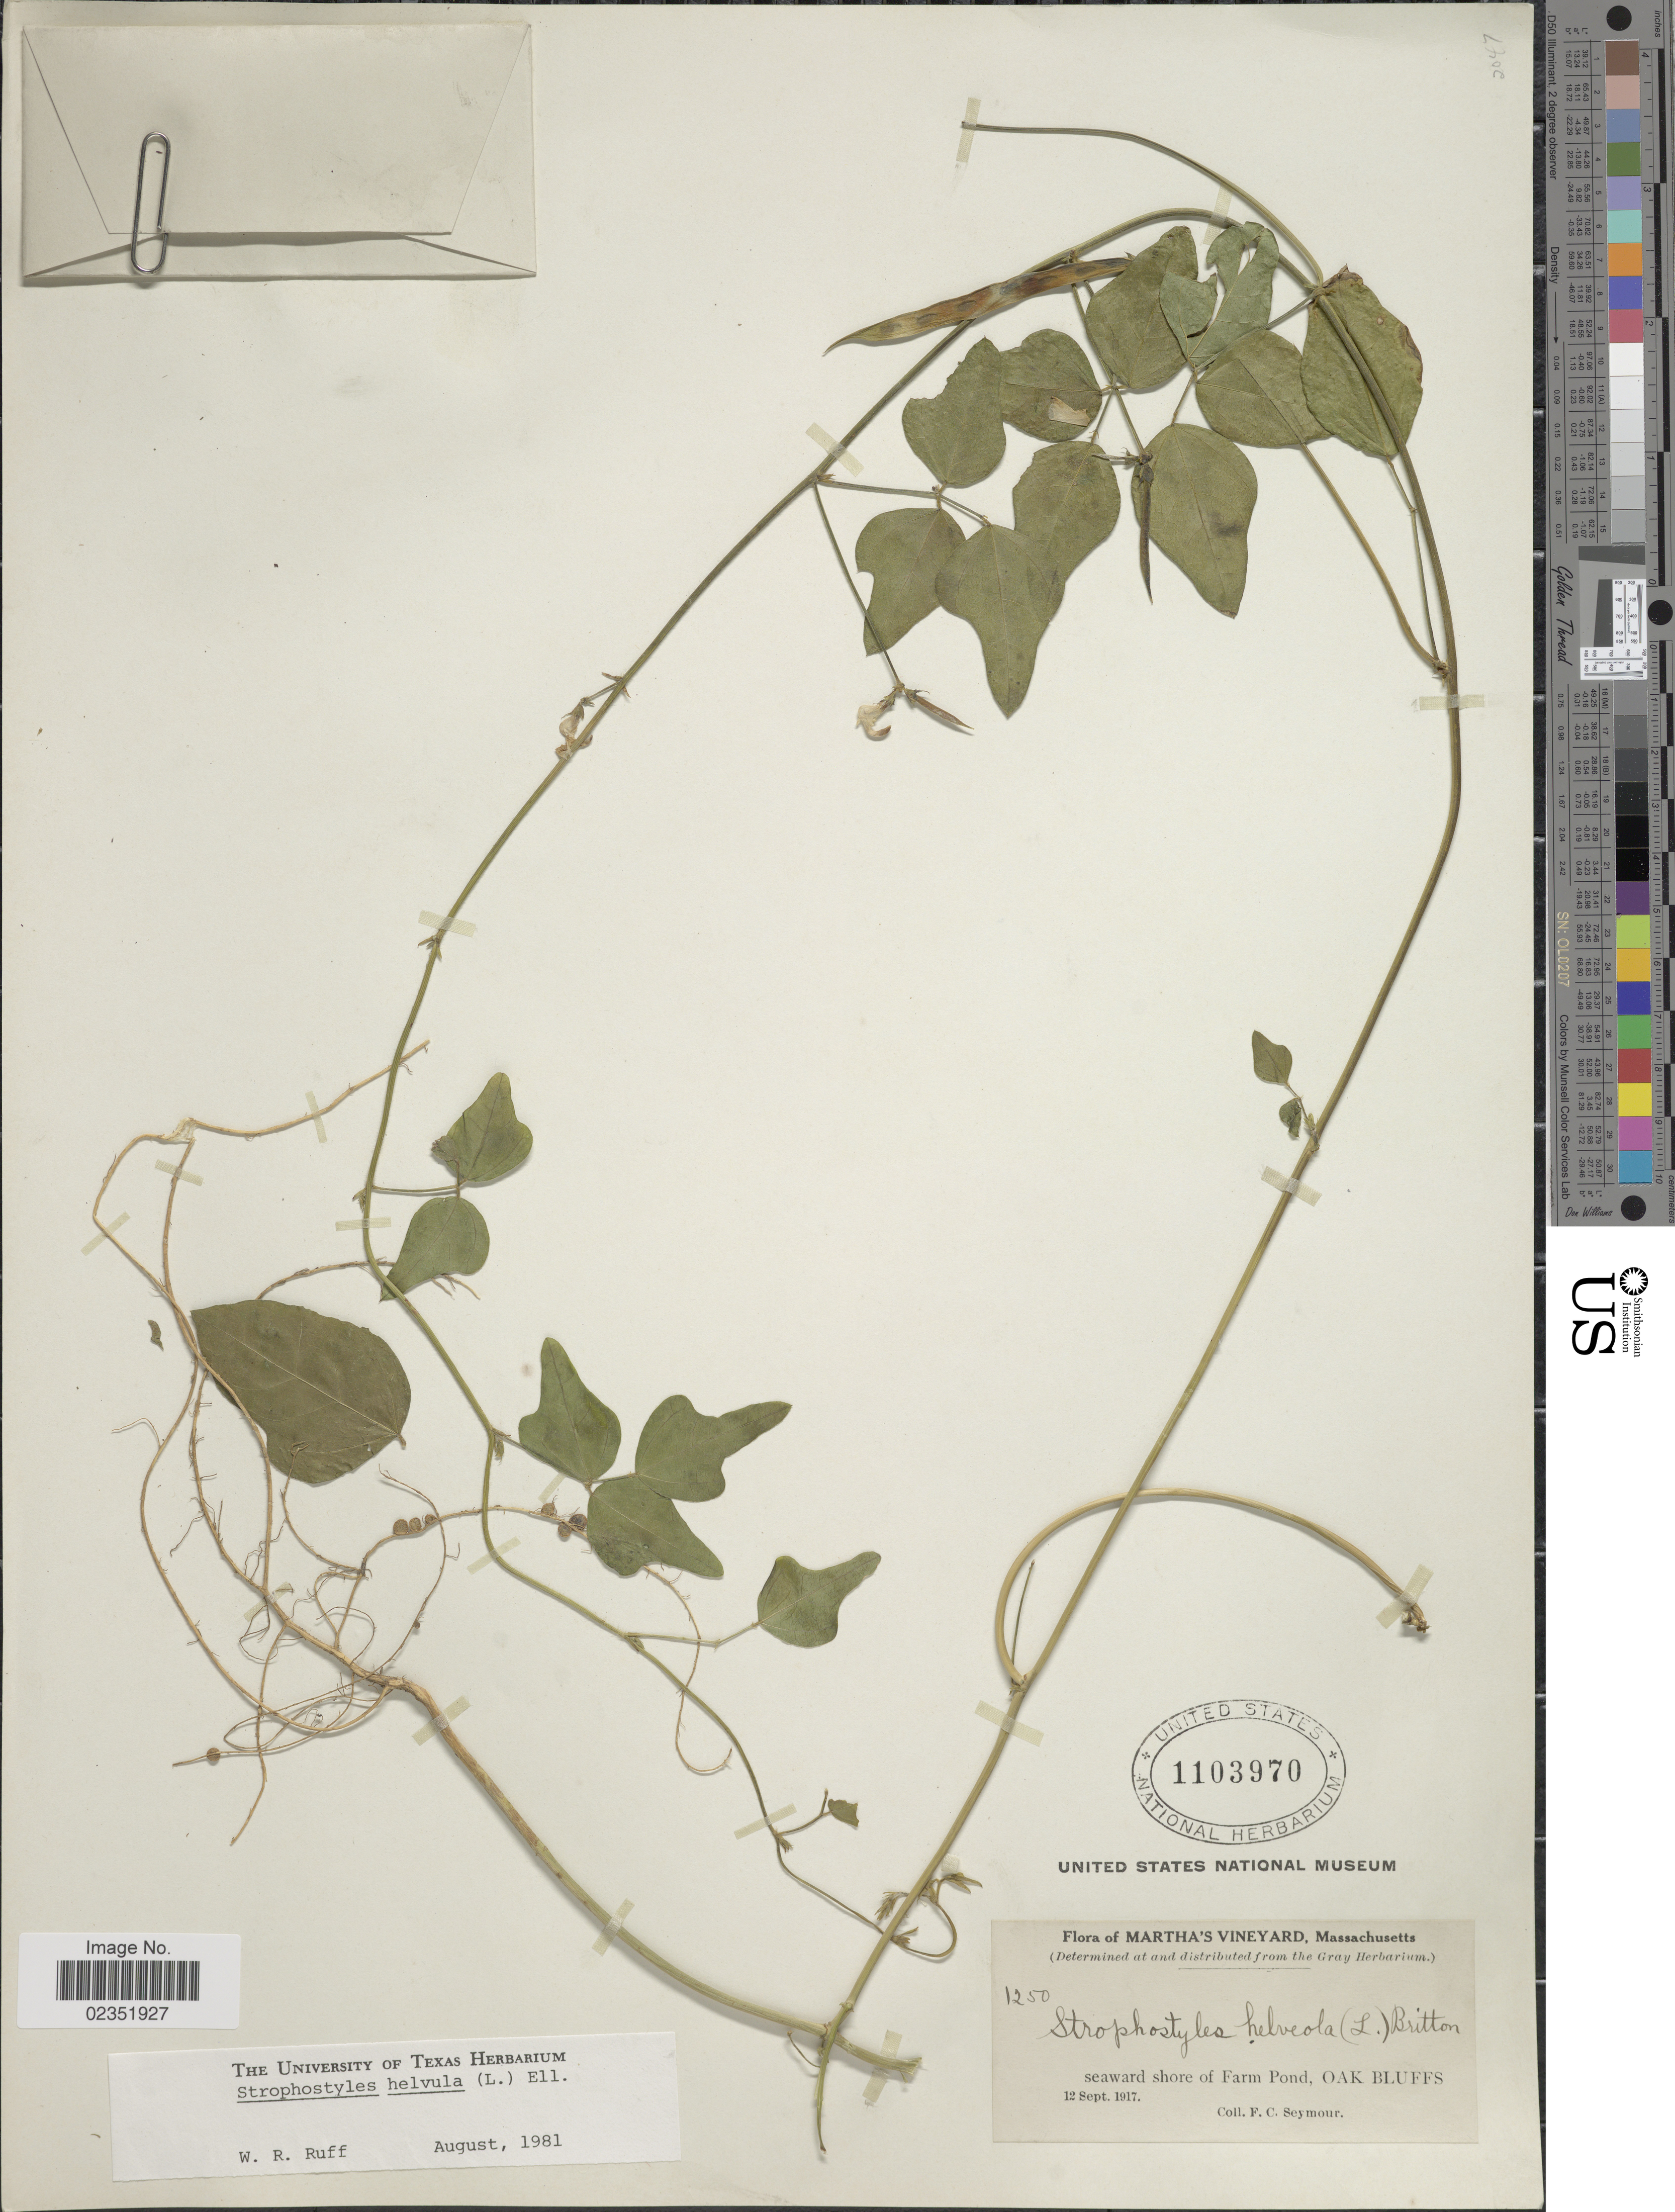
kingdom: Plantae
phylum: Tracheophyta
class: Magnoliopsida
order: Fabales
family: Fabaceae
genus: Strophostyles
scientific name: Strophostyles helvola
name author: (L.) Elliott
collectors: F. C. Seymour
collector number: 1250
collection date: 1917-09-12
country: United States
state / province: Massachusetts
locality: Martha's Vineyard, seaward shore of Farm Pond, Oak Bluffs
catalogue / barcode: US 1103970